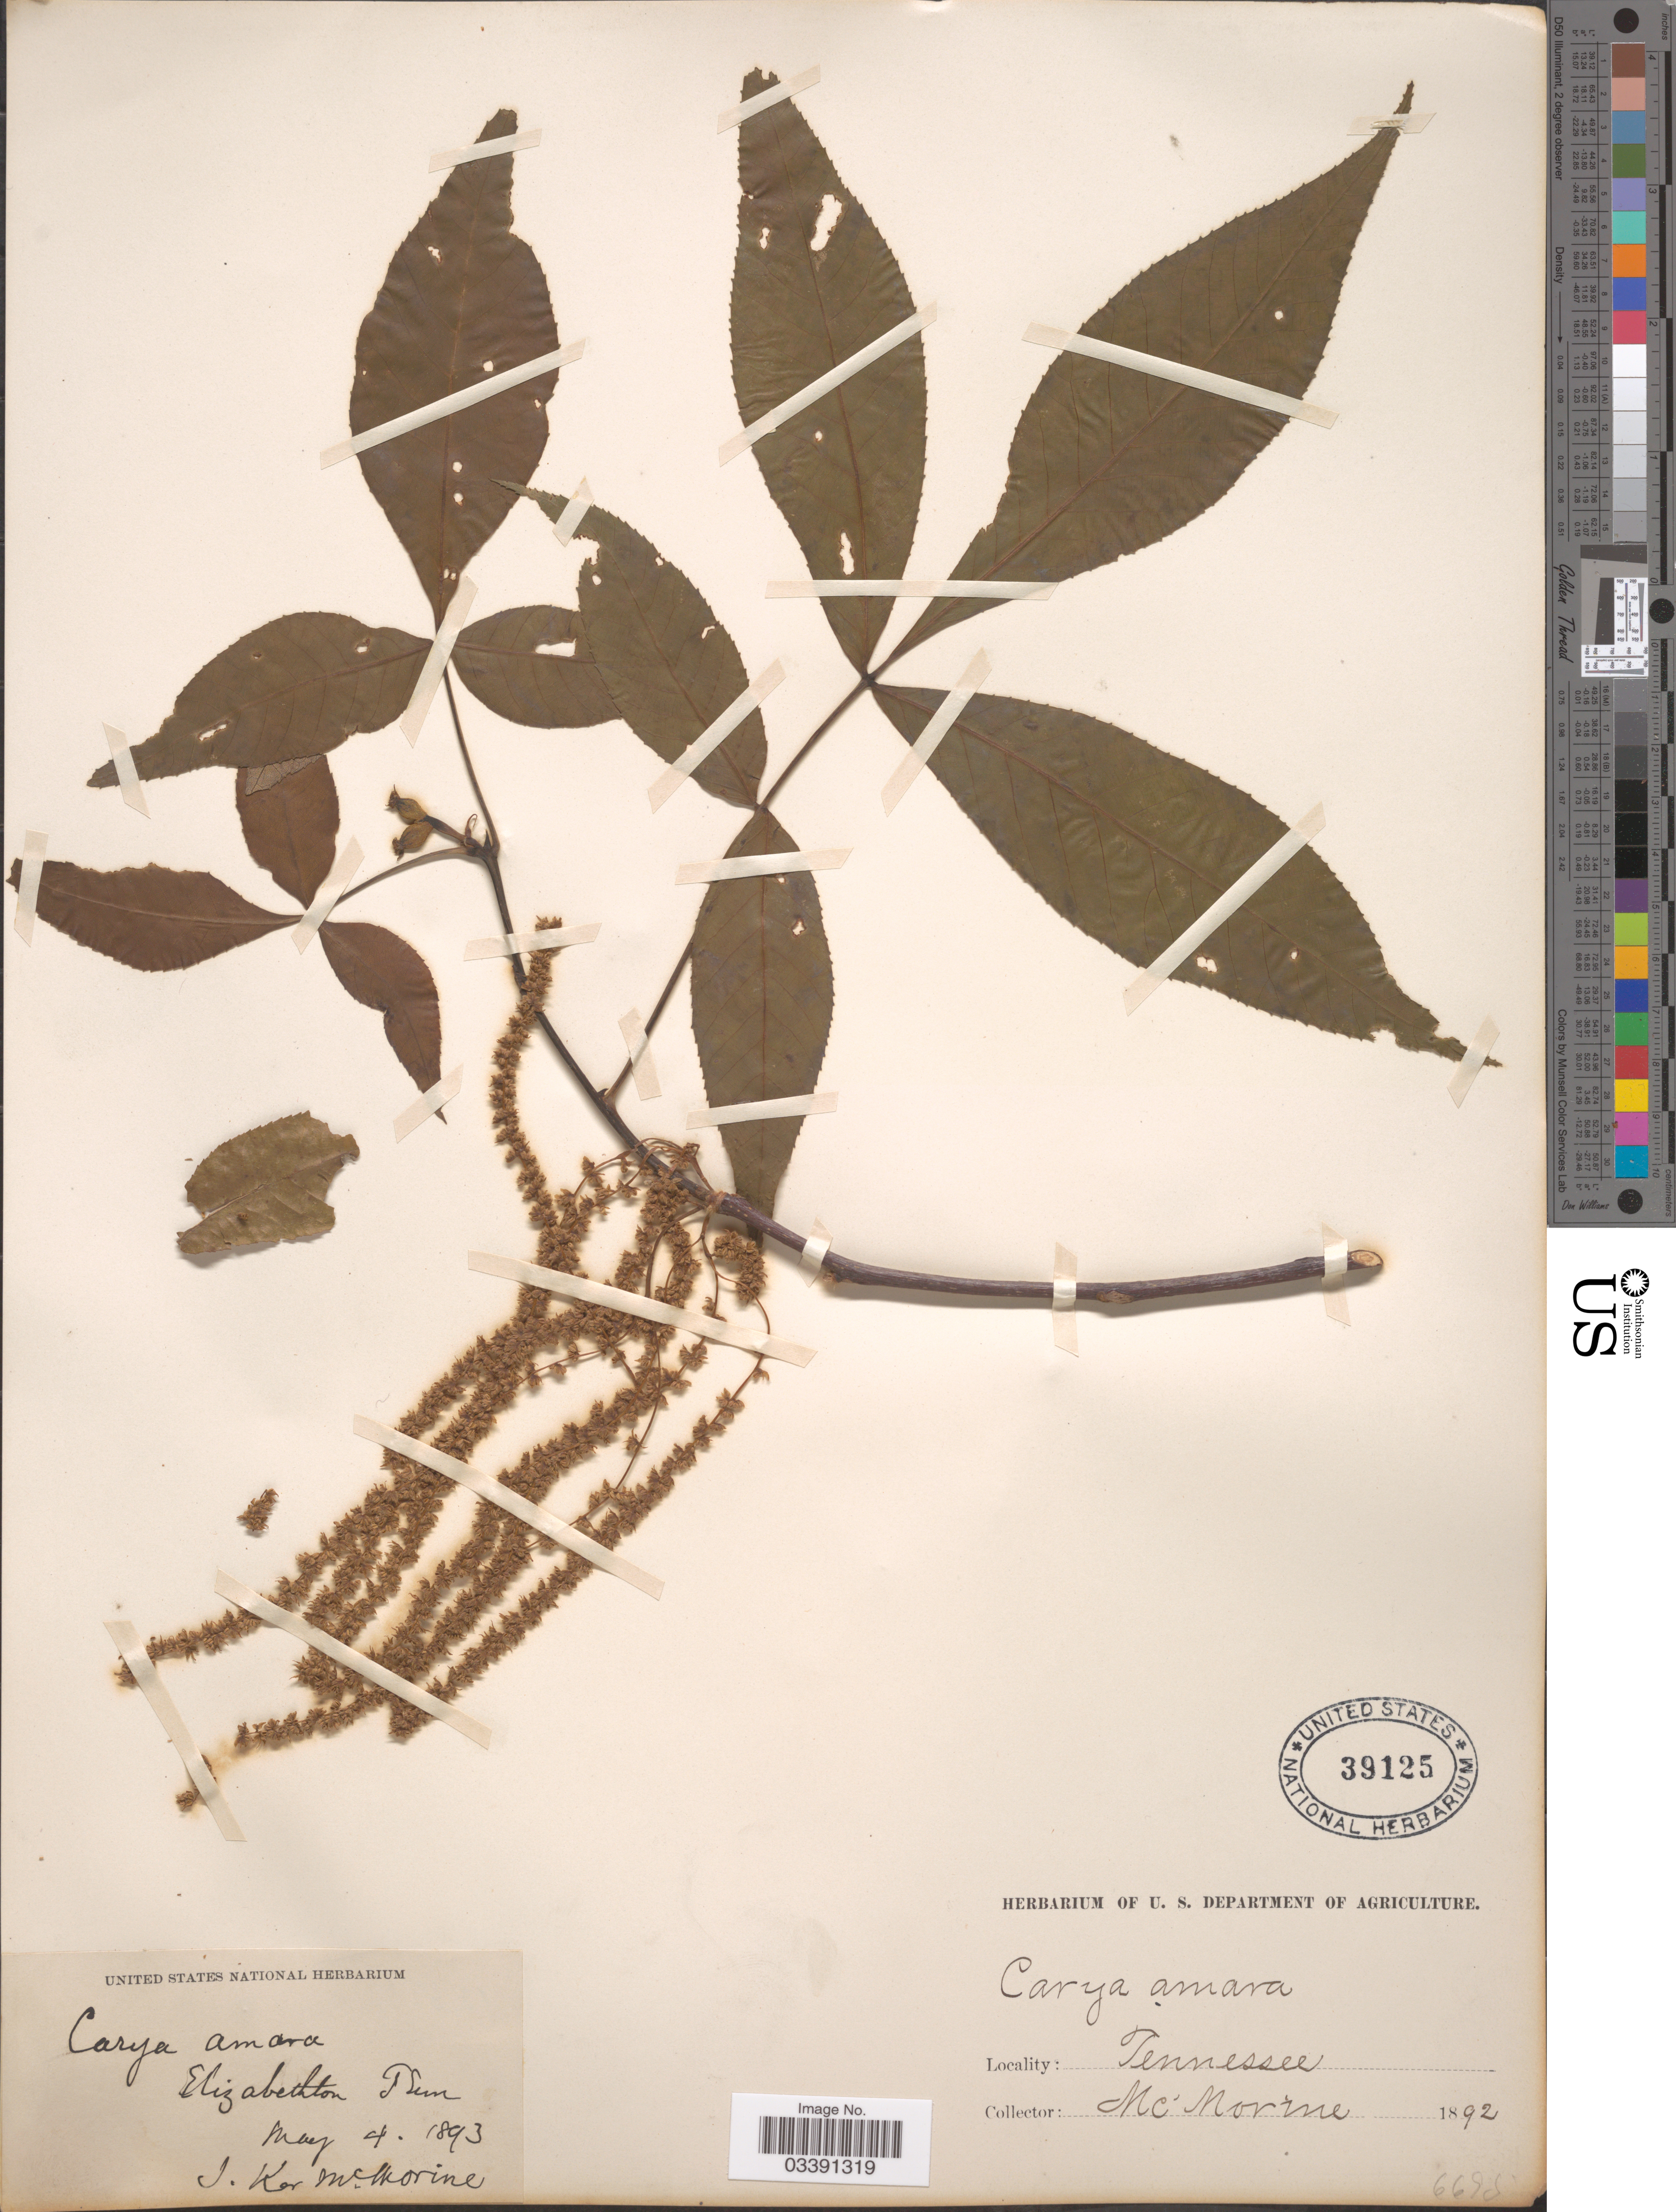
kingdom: Plantae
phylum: Tracheophyta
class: Magnoliopsida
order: Fagales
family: Juglandaceae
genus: Carya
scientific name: Carya cordiformis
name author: (Wangenh.) K. Koch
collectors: J. McMorine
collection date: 1892/1893-05-04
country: United States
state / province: Tennessee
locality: Elizabethton.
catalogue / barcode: US 39125